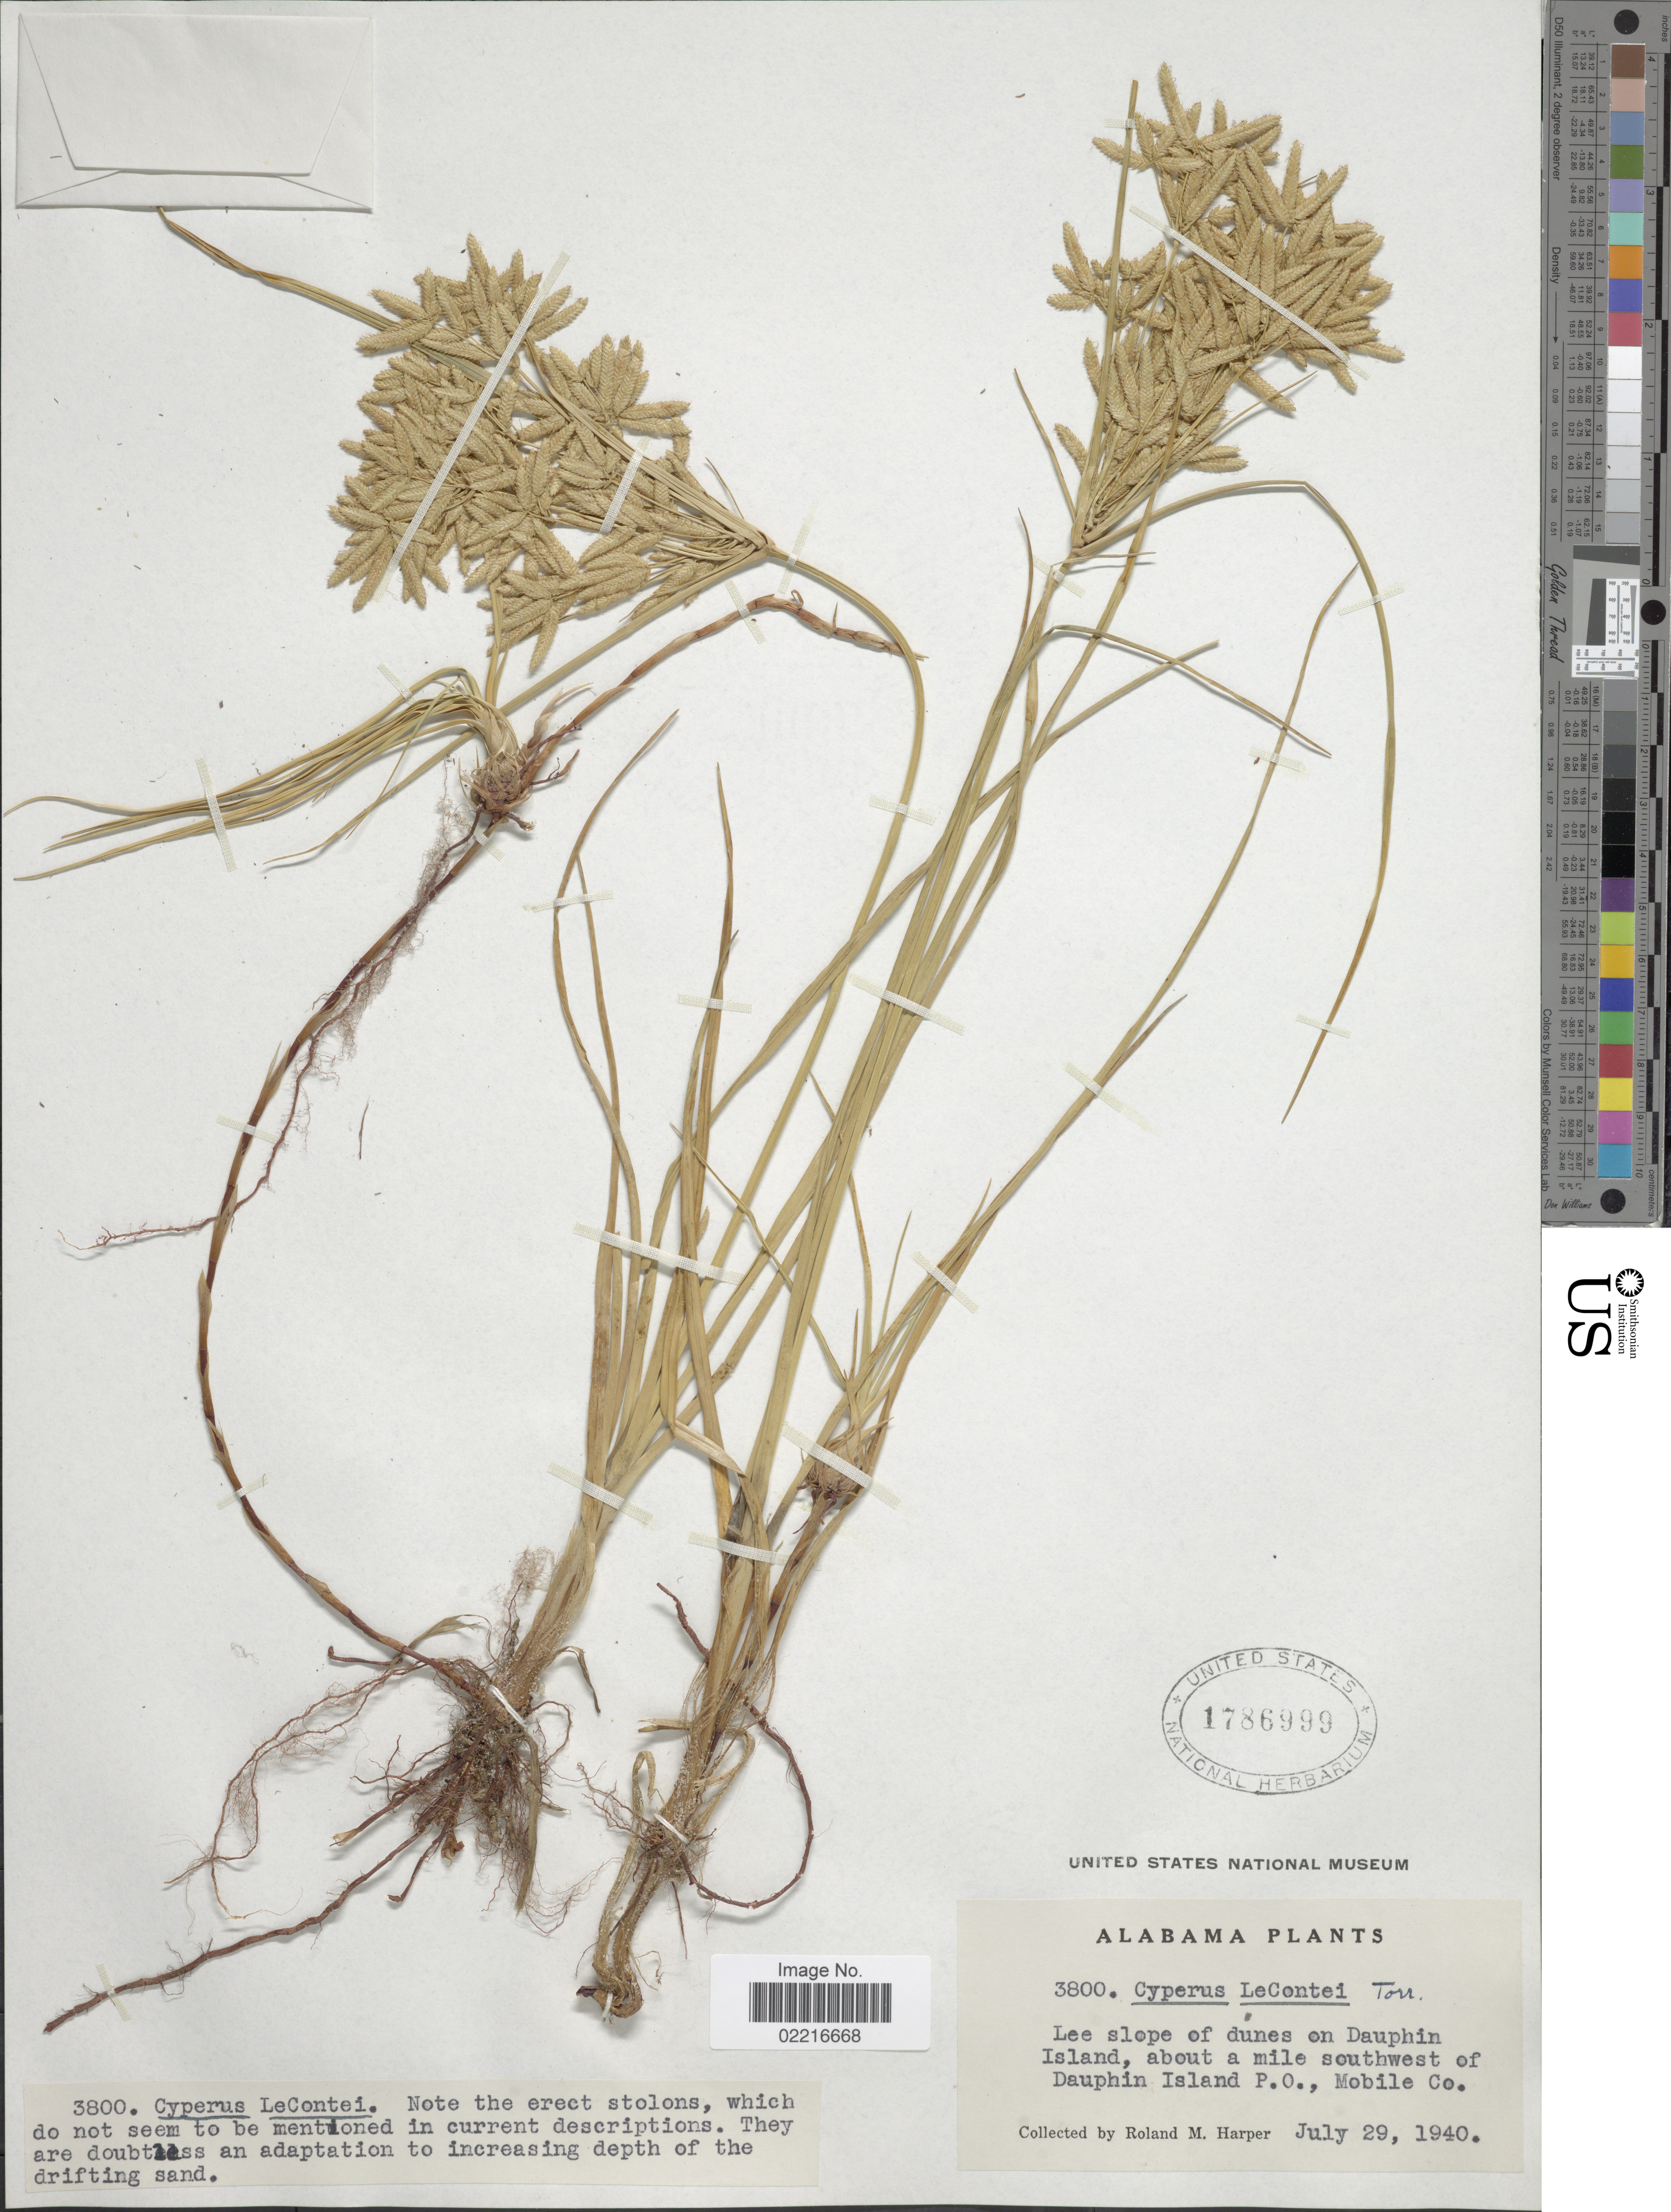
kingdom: Plantae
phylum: Tracheophyta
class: Liliopsida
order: Poales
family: Cyperaceae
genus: Cyperus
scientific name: Cyperus lecontei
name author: Torr. ex Steud.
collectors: R. M. Harper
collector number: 3800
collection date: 1940-07-29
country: United States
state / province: Alabama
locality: Lee slope of dunes on Dauphin Island, about a mile southwest of Dauphin Island P. O. , Mobile Co.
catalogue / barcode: US 1786999